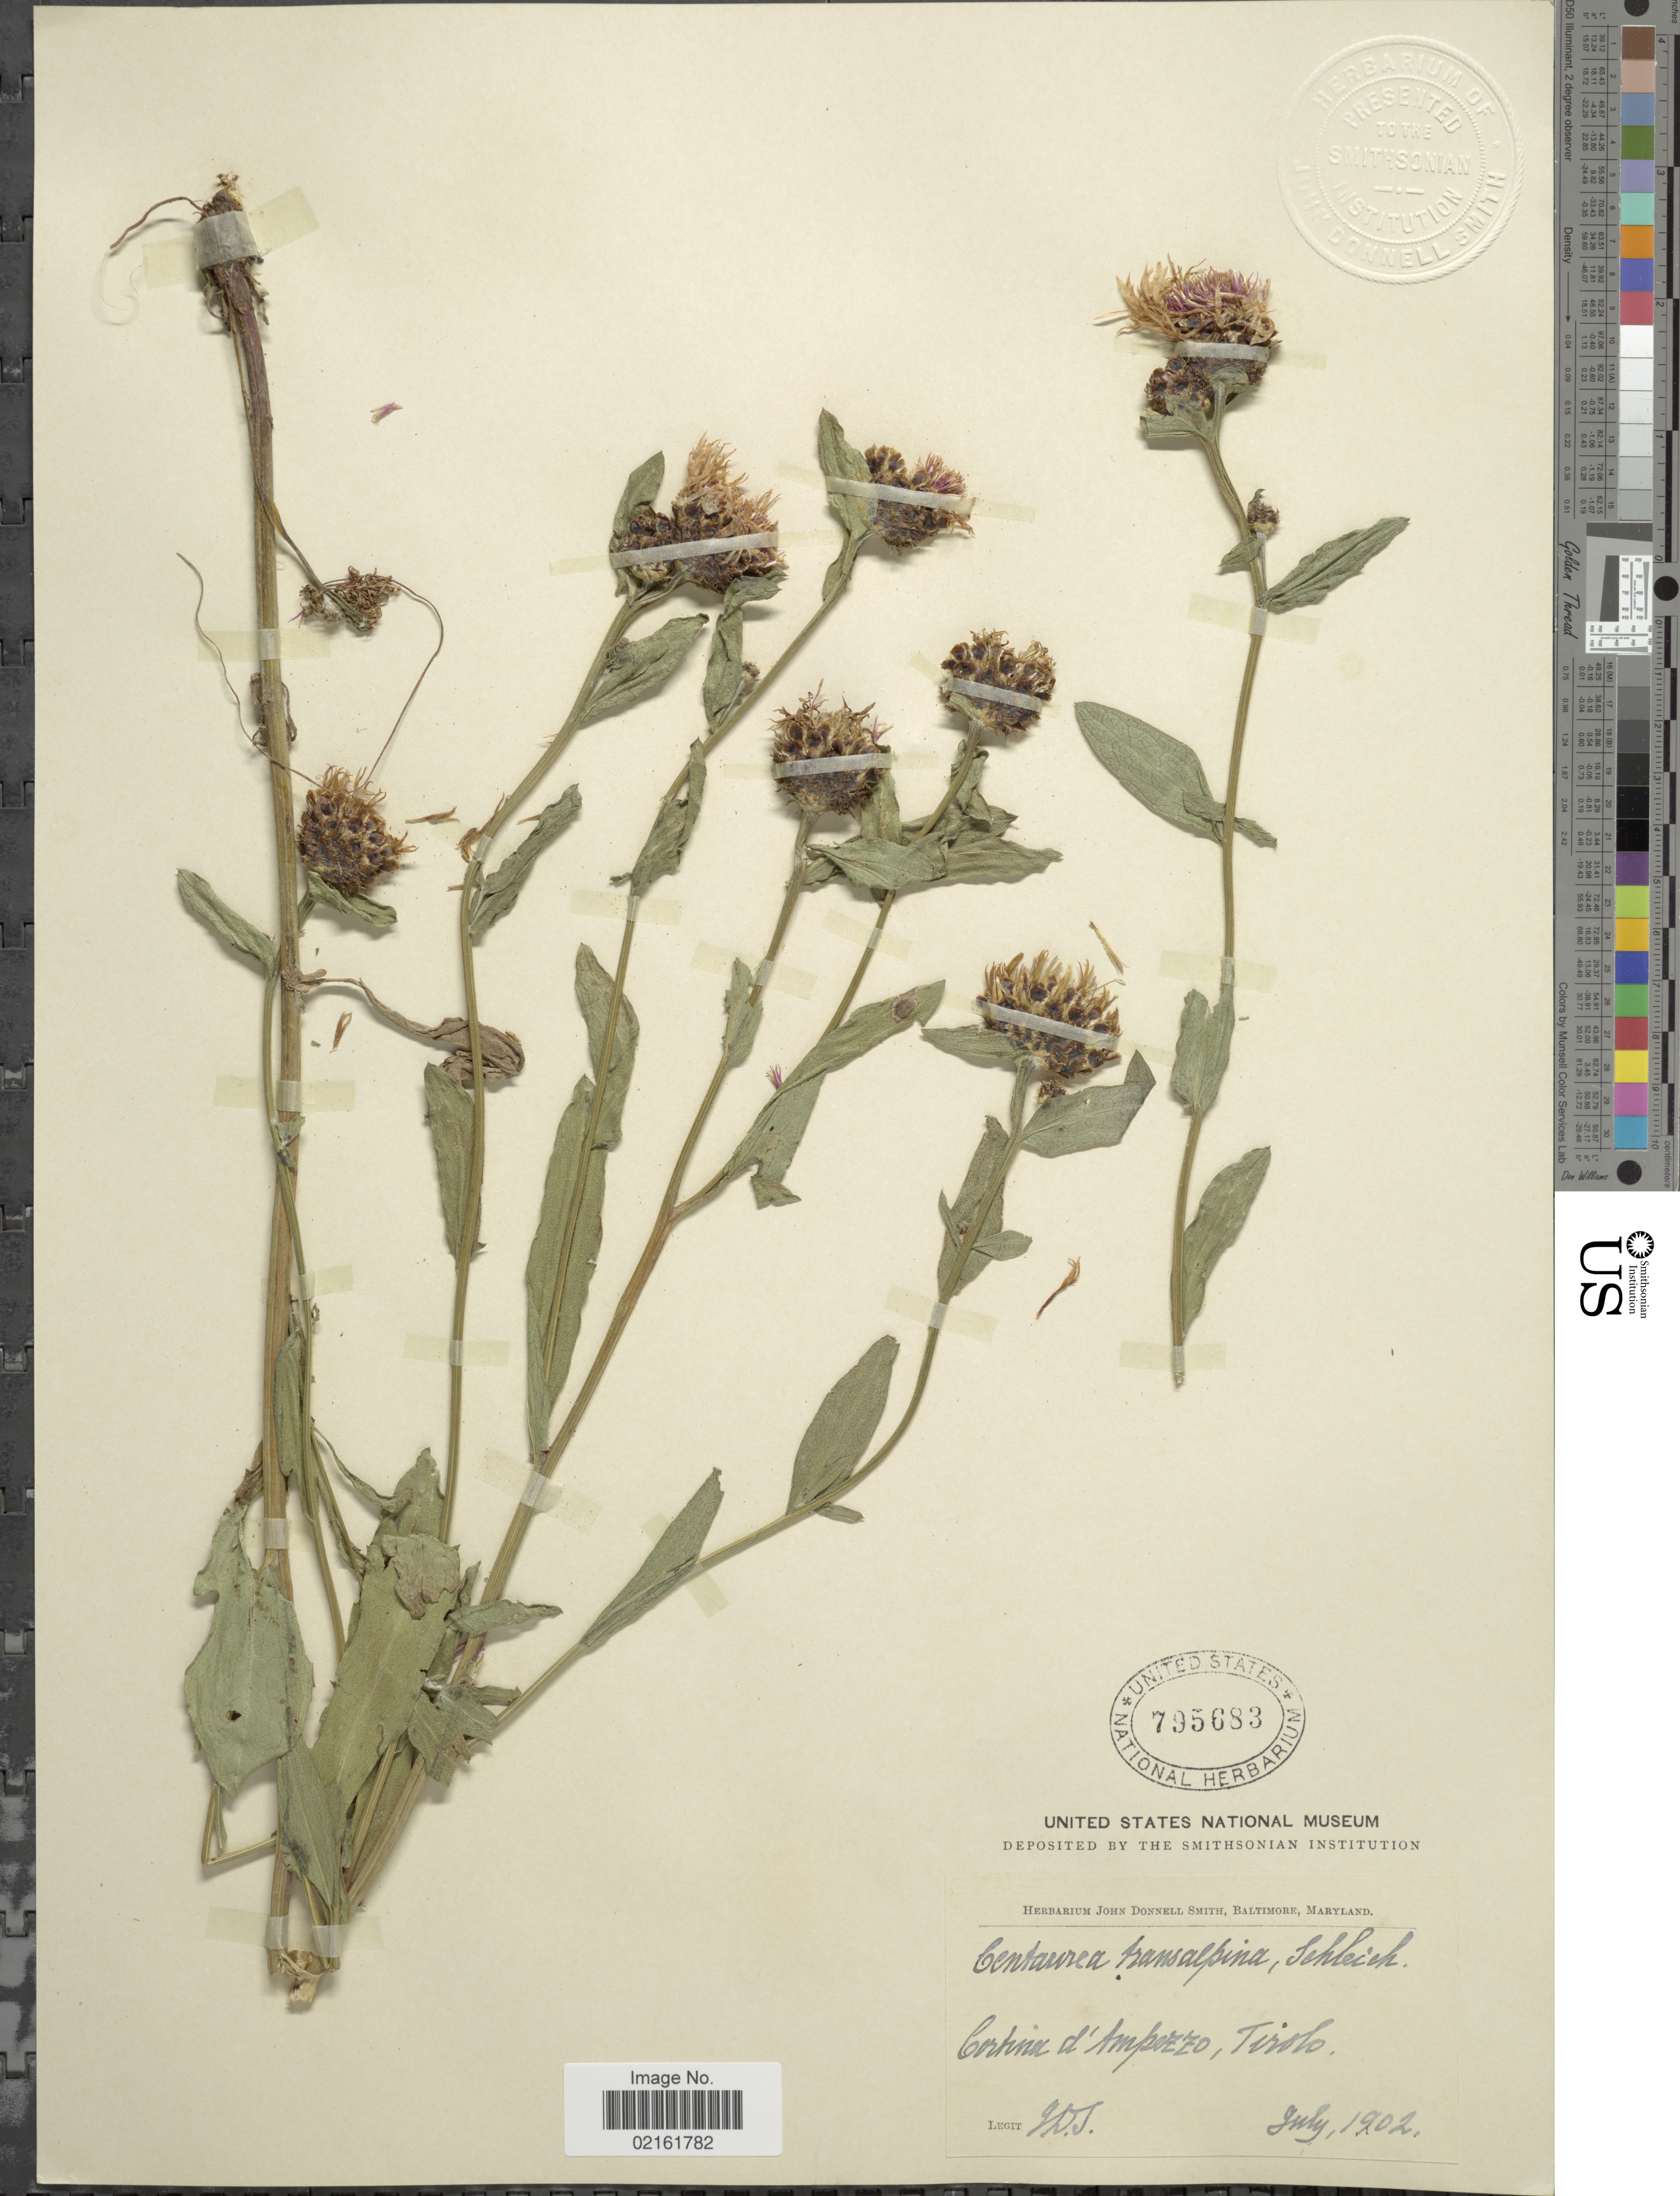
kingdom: Plantae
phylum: Tracheophyta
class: Magnoliopsida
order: Asterales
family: Asteraceae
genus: Centaurea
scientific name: Centaurea nigrescens subsp. transalpina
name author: (Schleich. ex DC.) Nyman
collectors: J. Donnell Smith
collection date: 1902-07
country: Italy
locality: Cortina d'Ampezzo, Tirolo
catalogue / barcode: US 795683